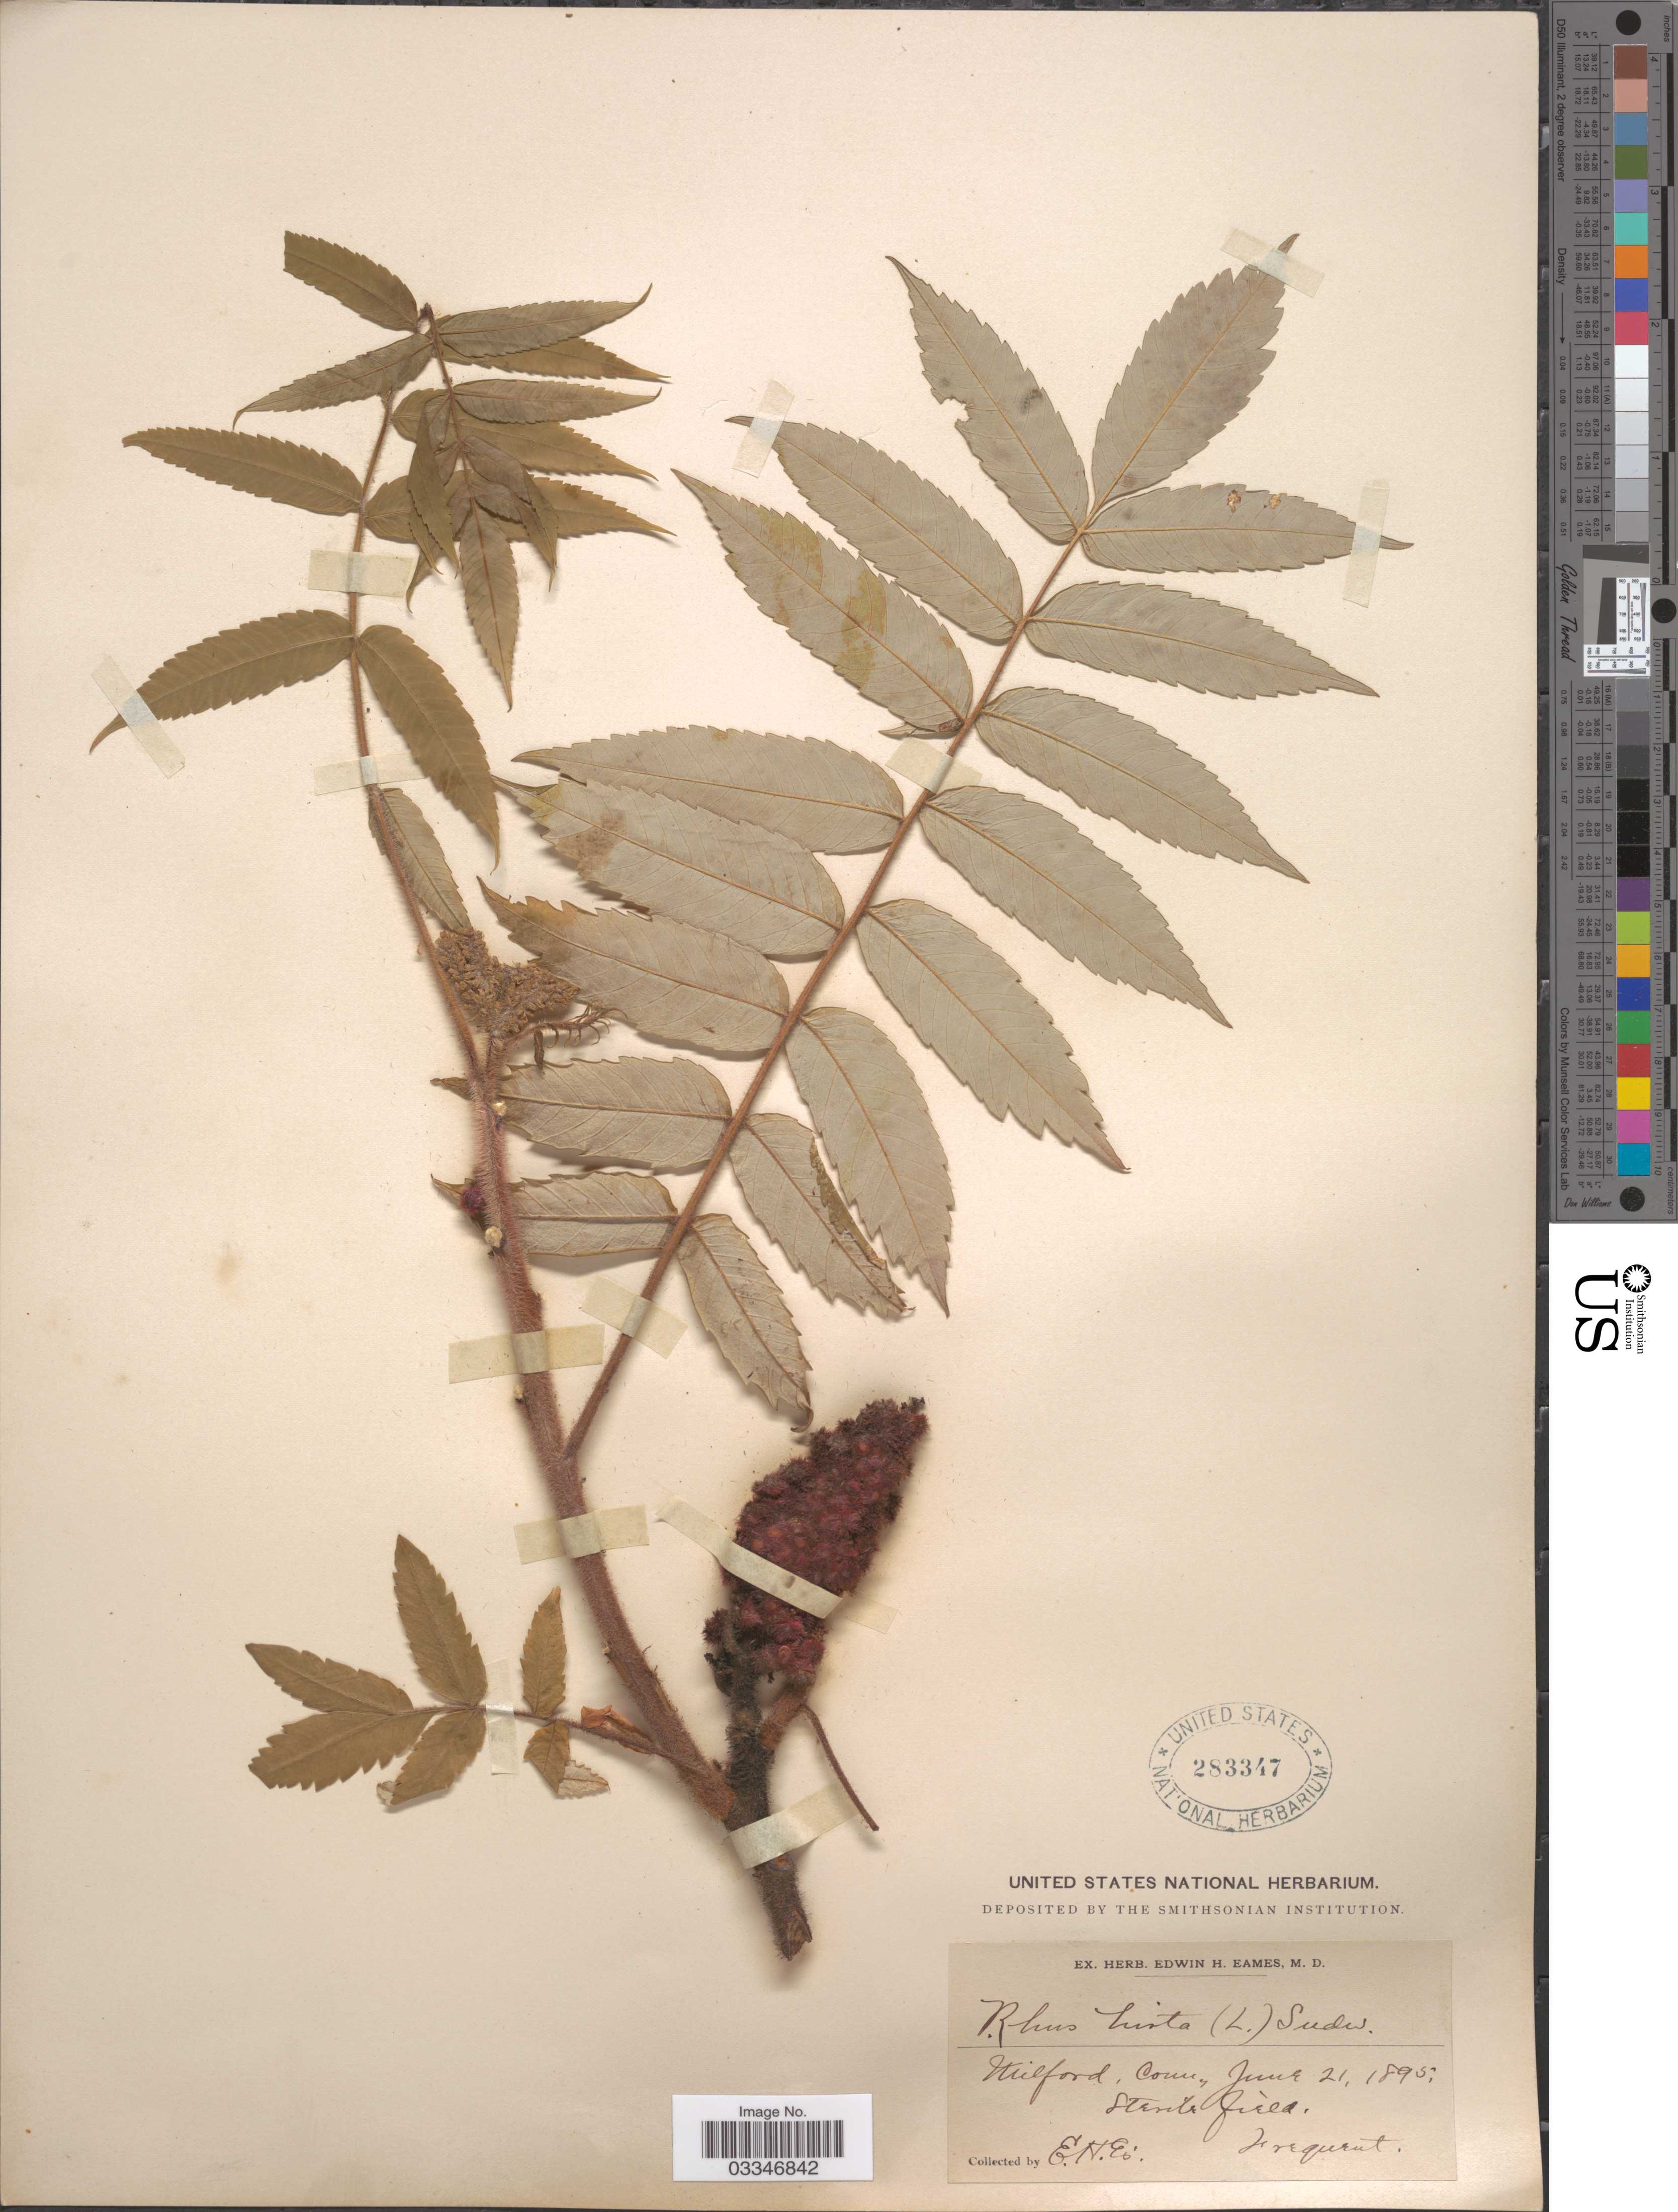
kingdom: Plantae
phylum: Tracheophyta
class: Magnoliopsida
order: Sapindales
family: Anacardiaceae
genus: Rhus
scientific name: Rhus typhina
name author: L.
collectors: E. H. Eames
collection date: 1895-06-21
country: United States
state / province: Connecticut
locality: Milford.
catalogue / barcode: US 283347